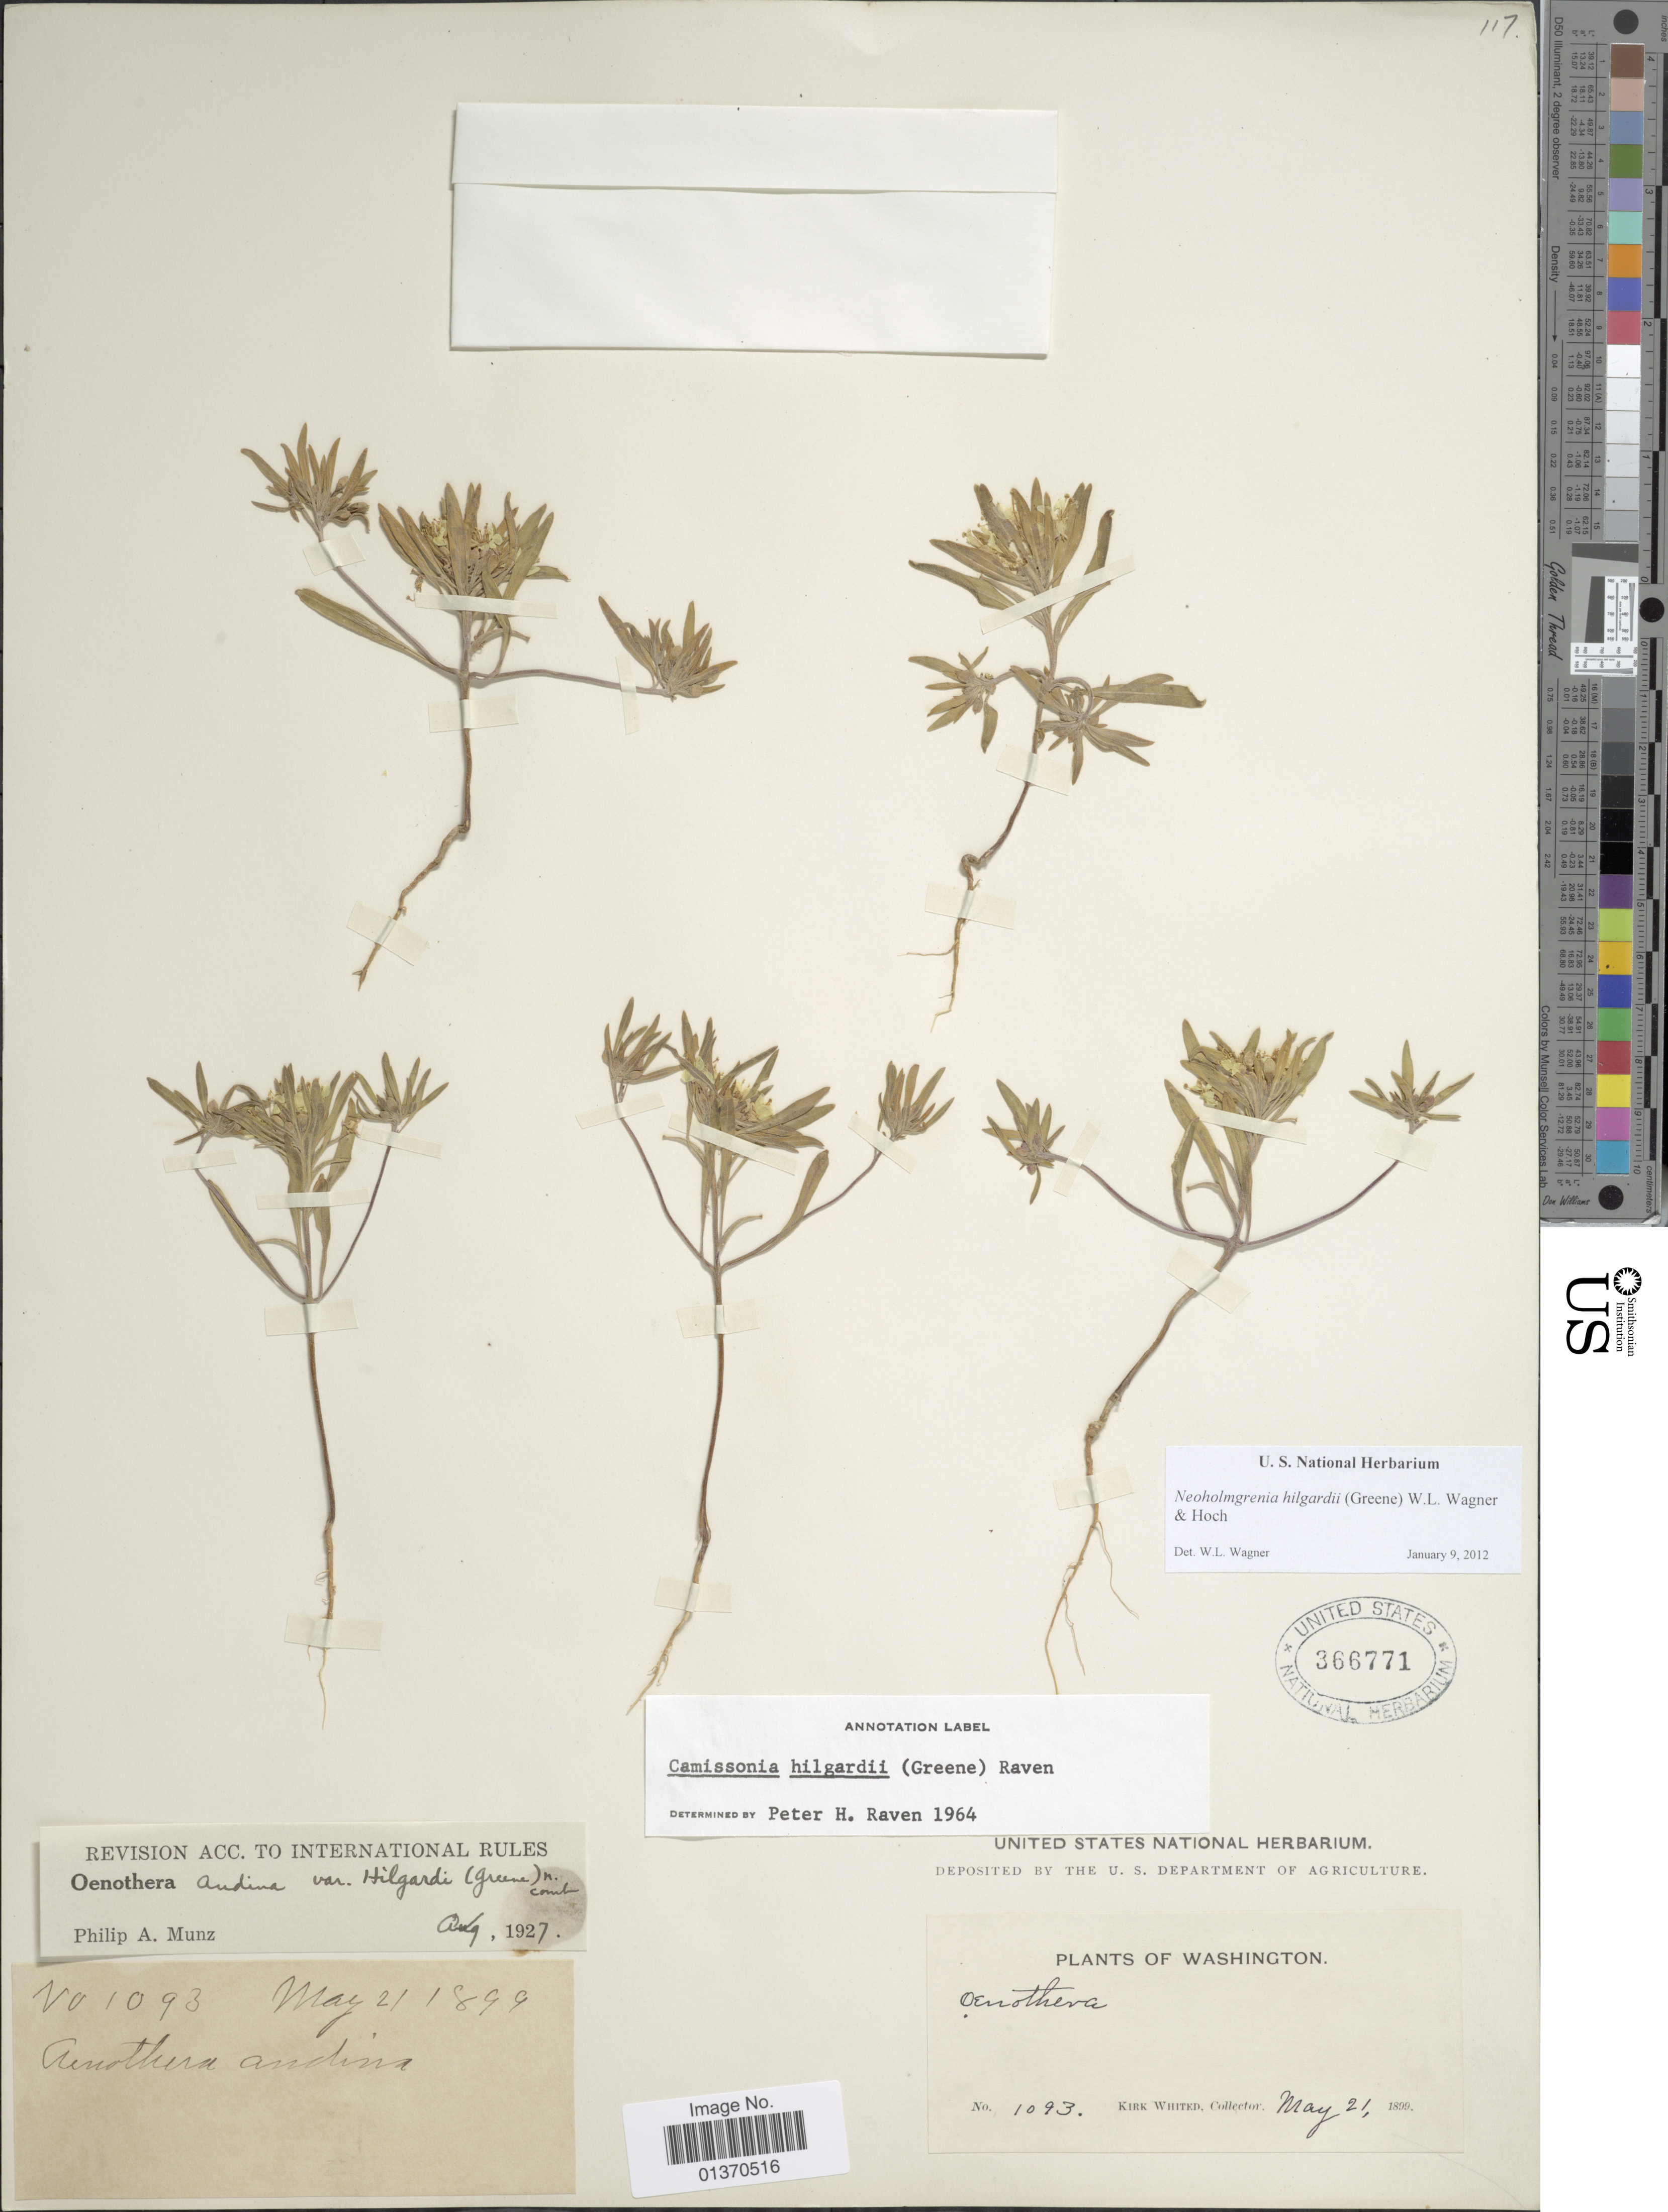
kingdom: Plantae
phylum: Tracheophyta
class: Magnoliopsida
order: Myrtales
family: Onagraceae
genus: Neoholmgrenia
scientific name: Neoholmgrenia hilgardii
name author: (Greene) W.L. Wagner & Hoch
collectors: K. Whited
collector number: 1093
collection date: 1899-05-21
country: United States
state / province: Washington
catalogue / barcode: US 366771